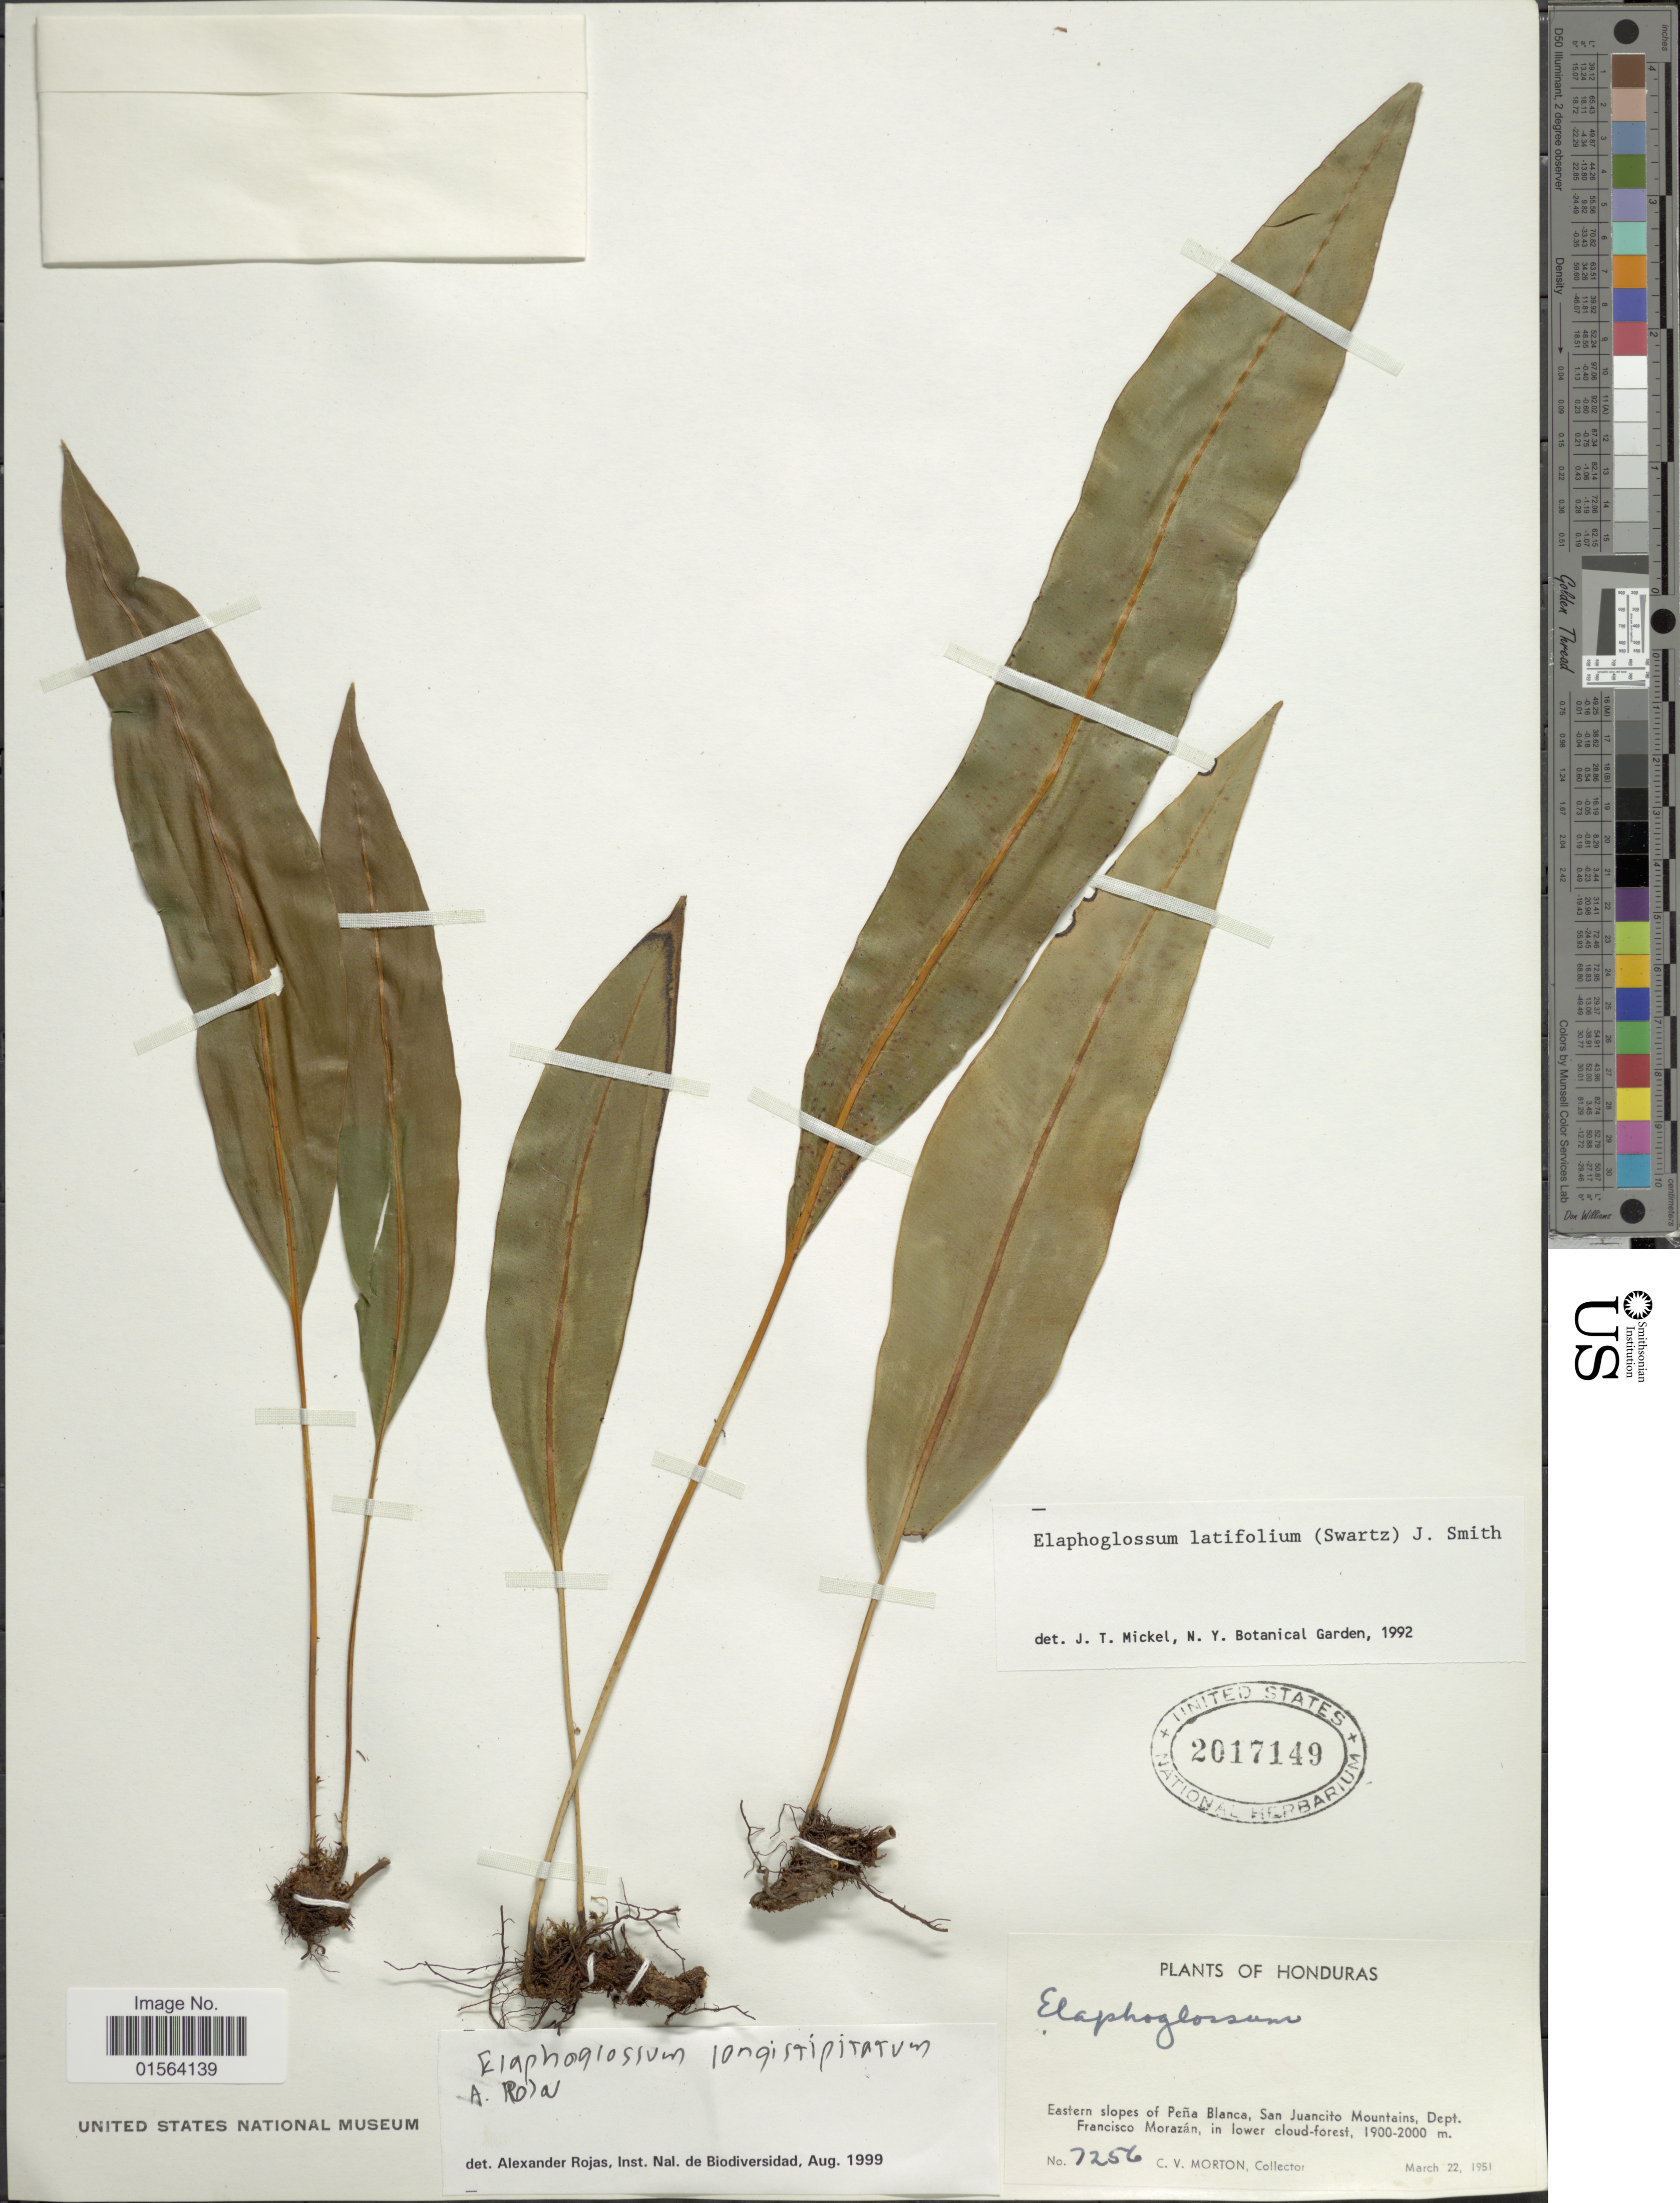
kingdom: Plantae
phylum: Tracheophyta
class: Polypodiopsida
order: Polypodiales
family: Dryopteridaceae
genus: Elaphoglossum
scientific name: Elaphoglossum latifolium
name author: (Sw.) J. Sm.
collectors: C. V. Morton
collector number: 7256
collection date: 1951-03-22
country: Honduras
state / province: Fco. Morazán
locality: Eastern slopes of Pena Blanca, San Juancito Mountains, Dept. Francisco Morazan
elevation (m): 1900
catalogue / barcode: US 2017149